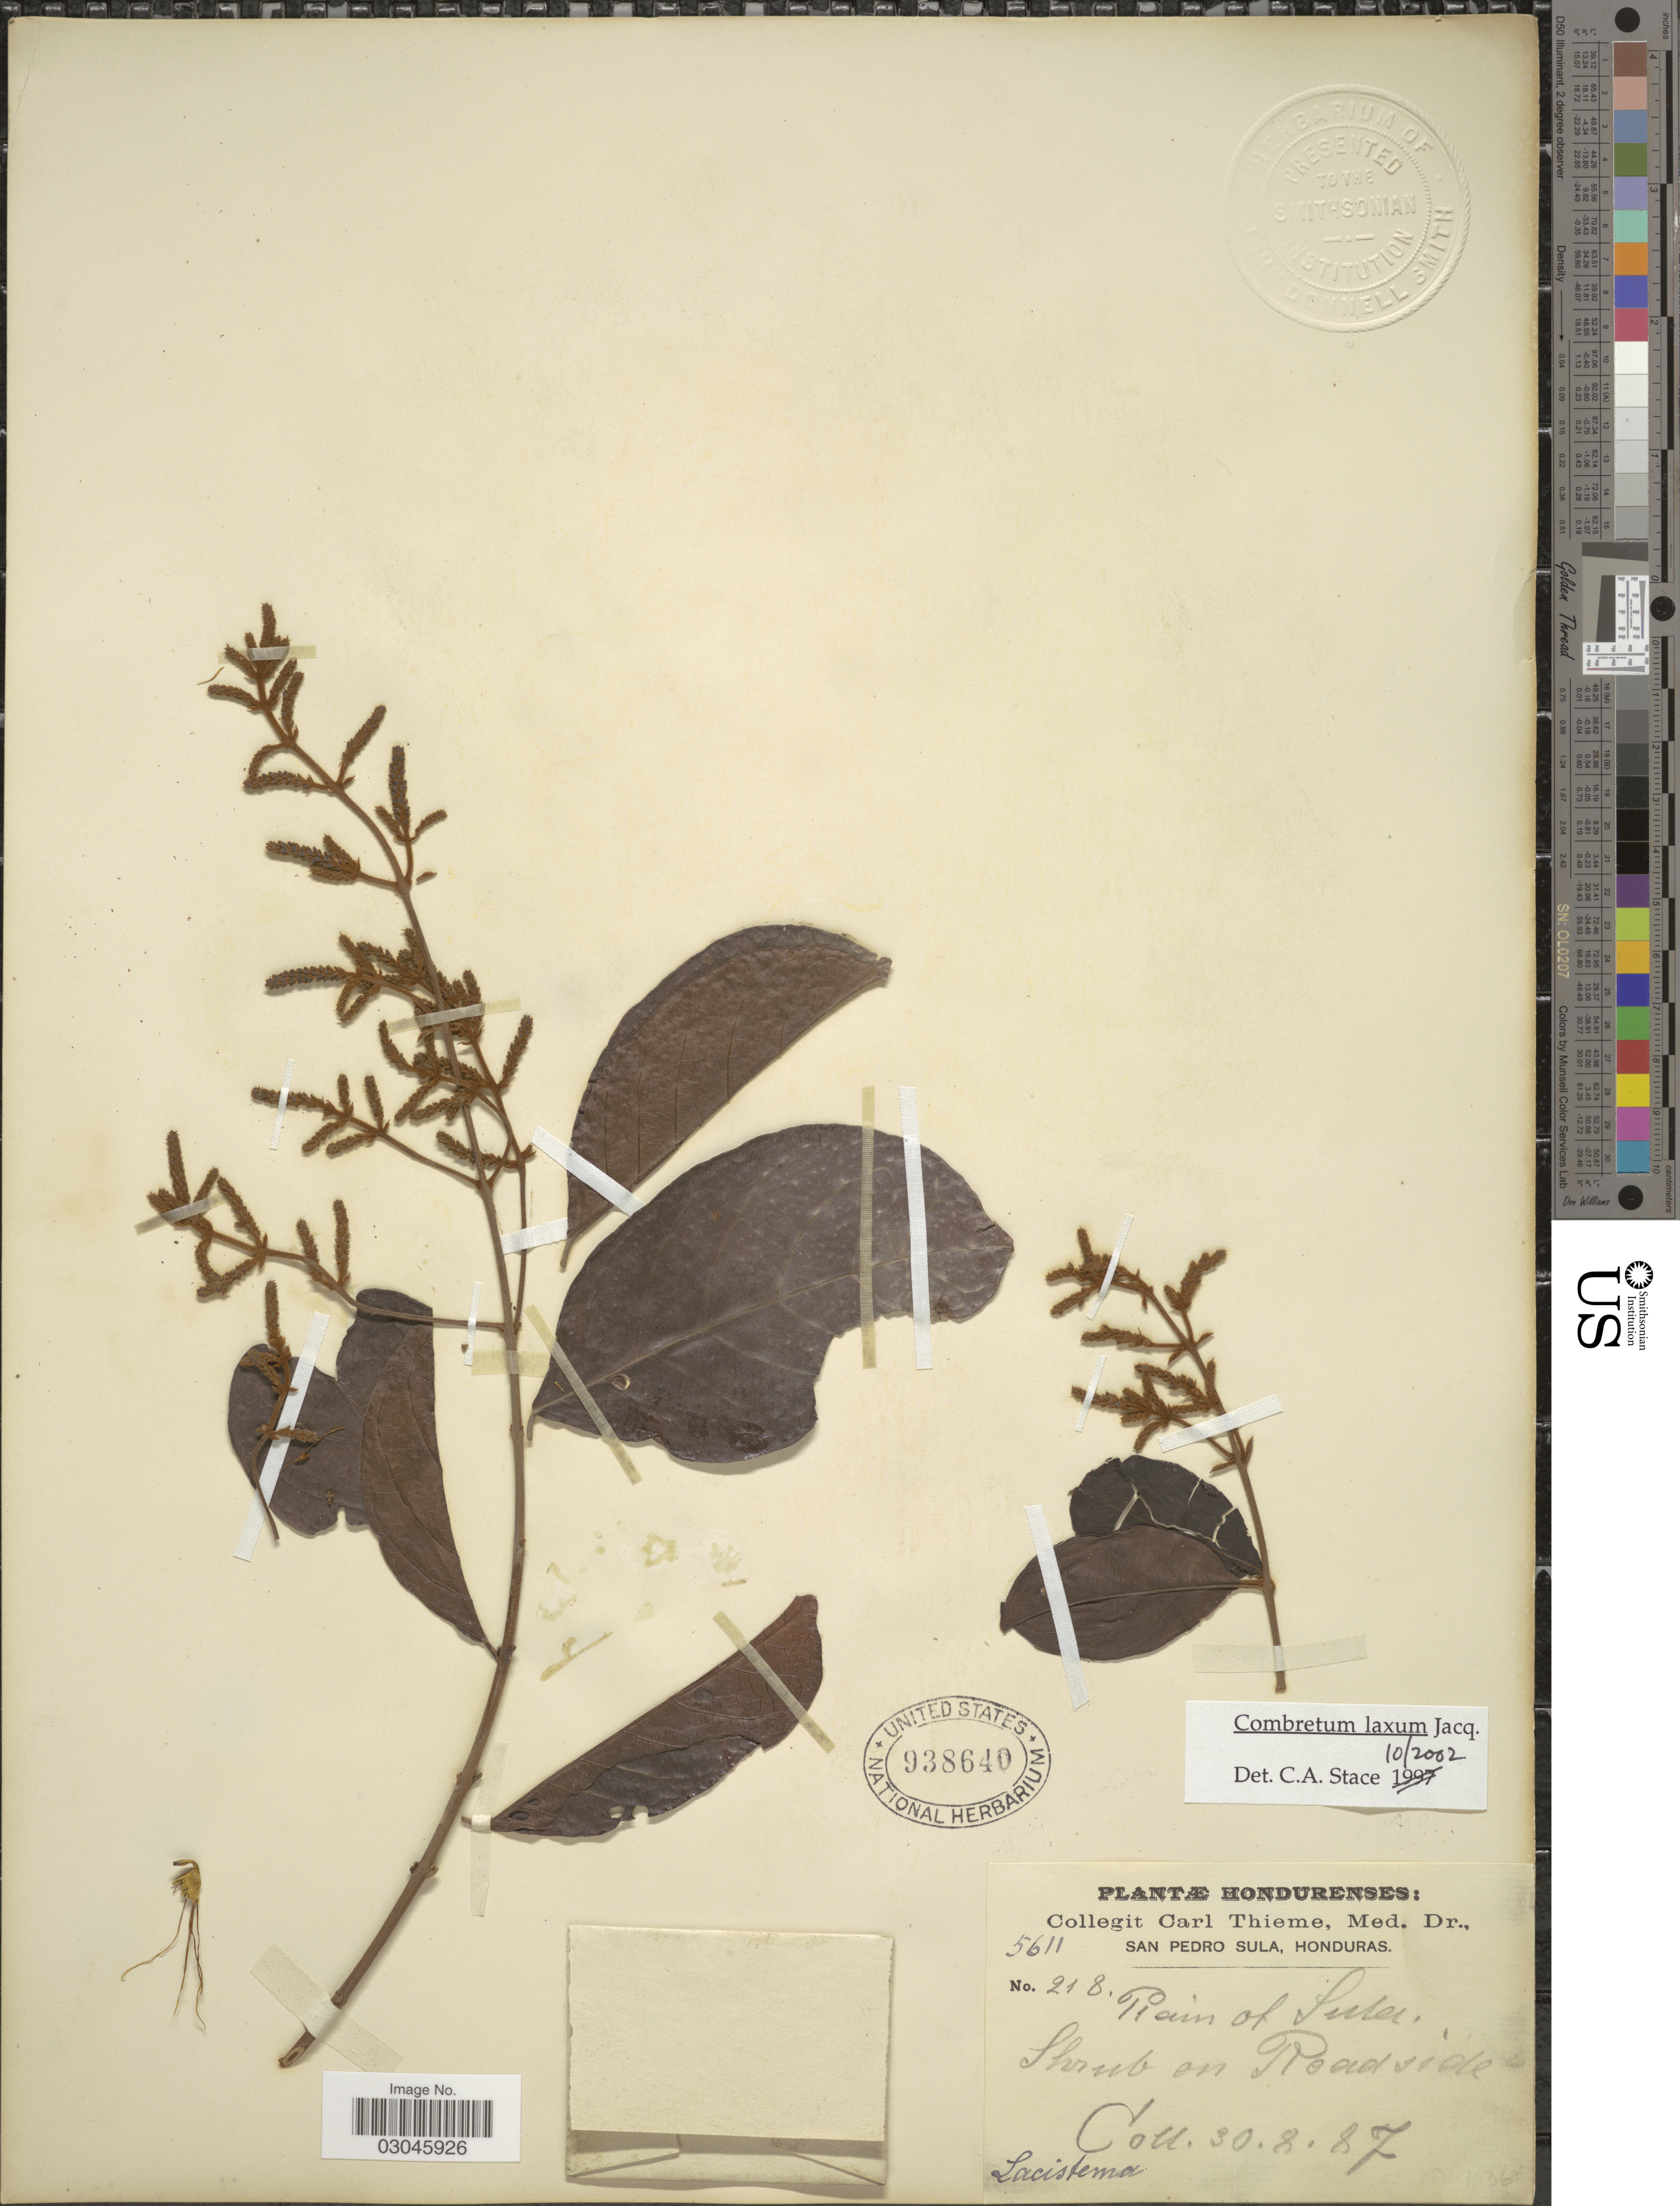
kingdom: Plantae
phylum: Tracheophyta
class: Magnoliopsida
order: Myrtales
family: Combretaceae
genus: Combretum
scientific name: Combretum laxum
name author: Jacq.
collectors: C. Thieme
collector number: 218/5611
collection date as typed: Transcribed d/m/y: 30/8/87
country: Honduras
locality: Plain of Sula. Lacistema.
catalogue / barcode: US 938640